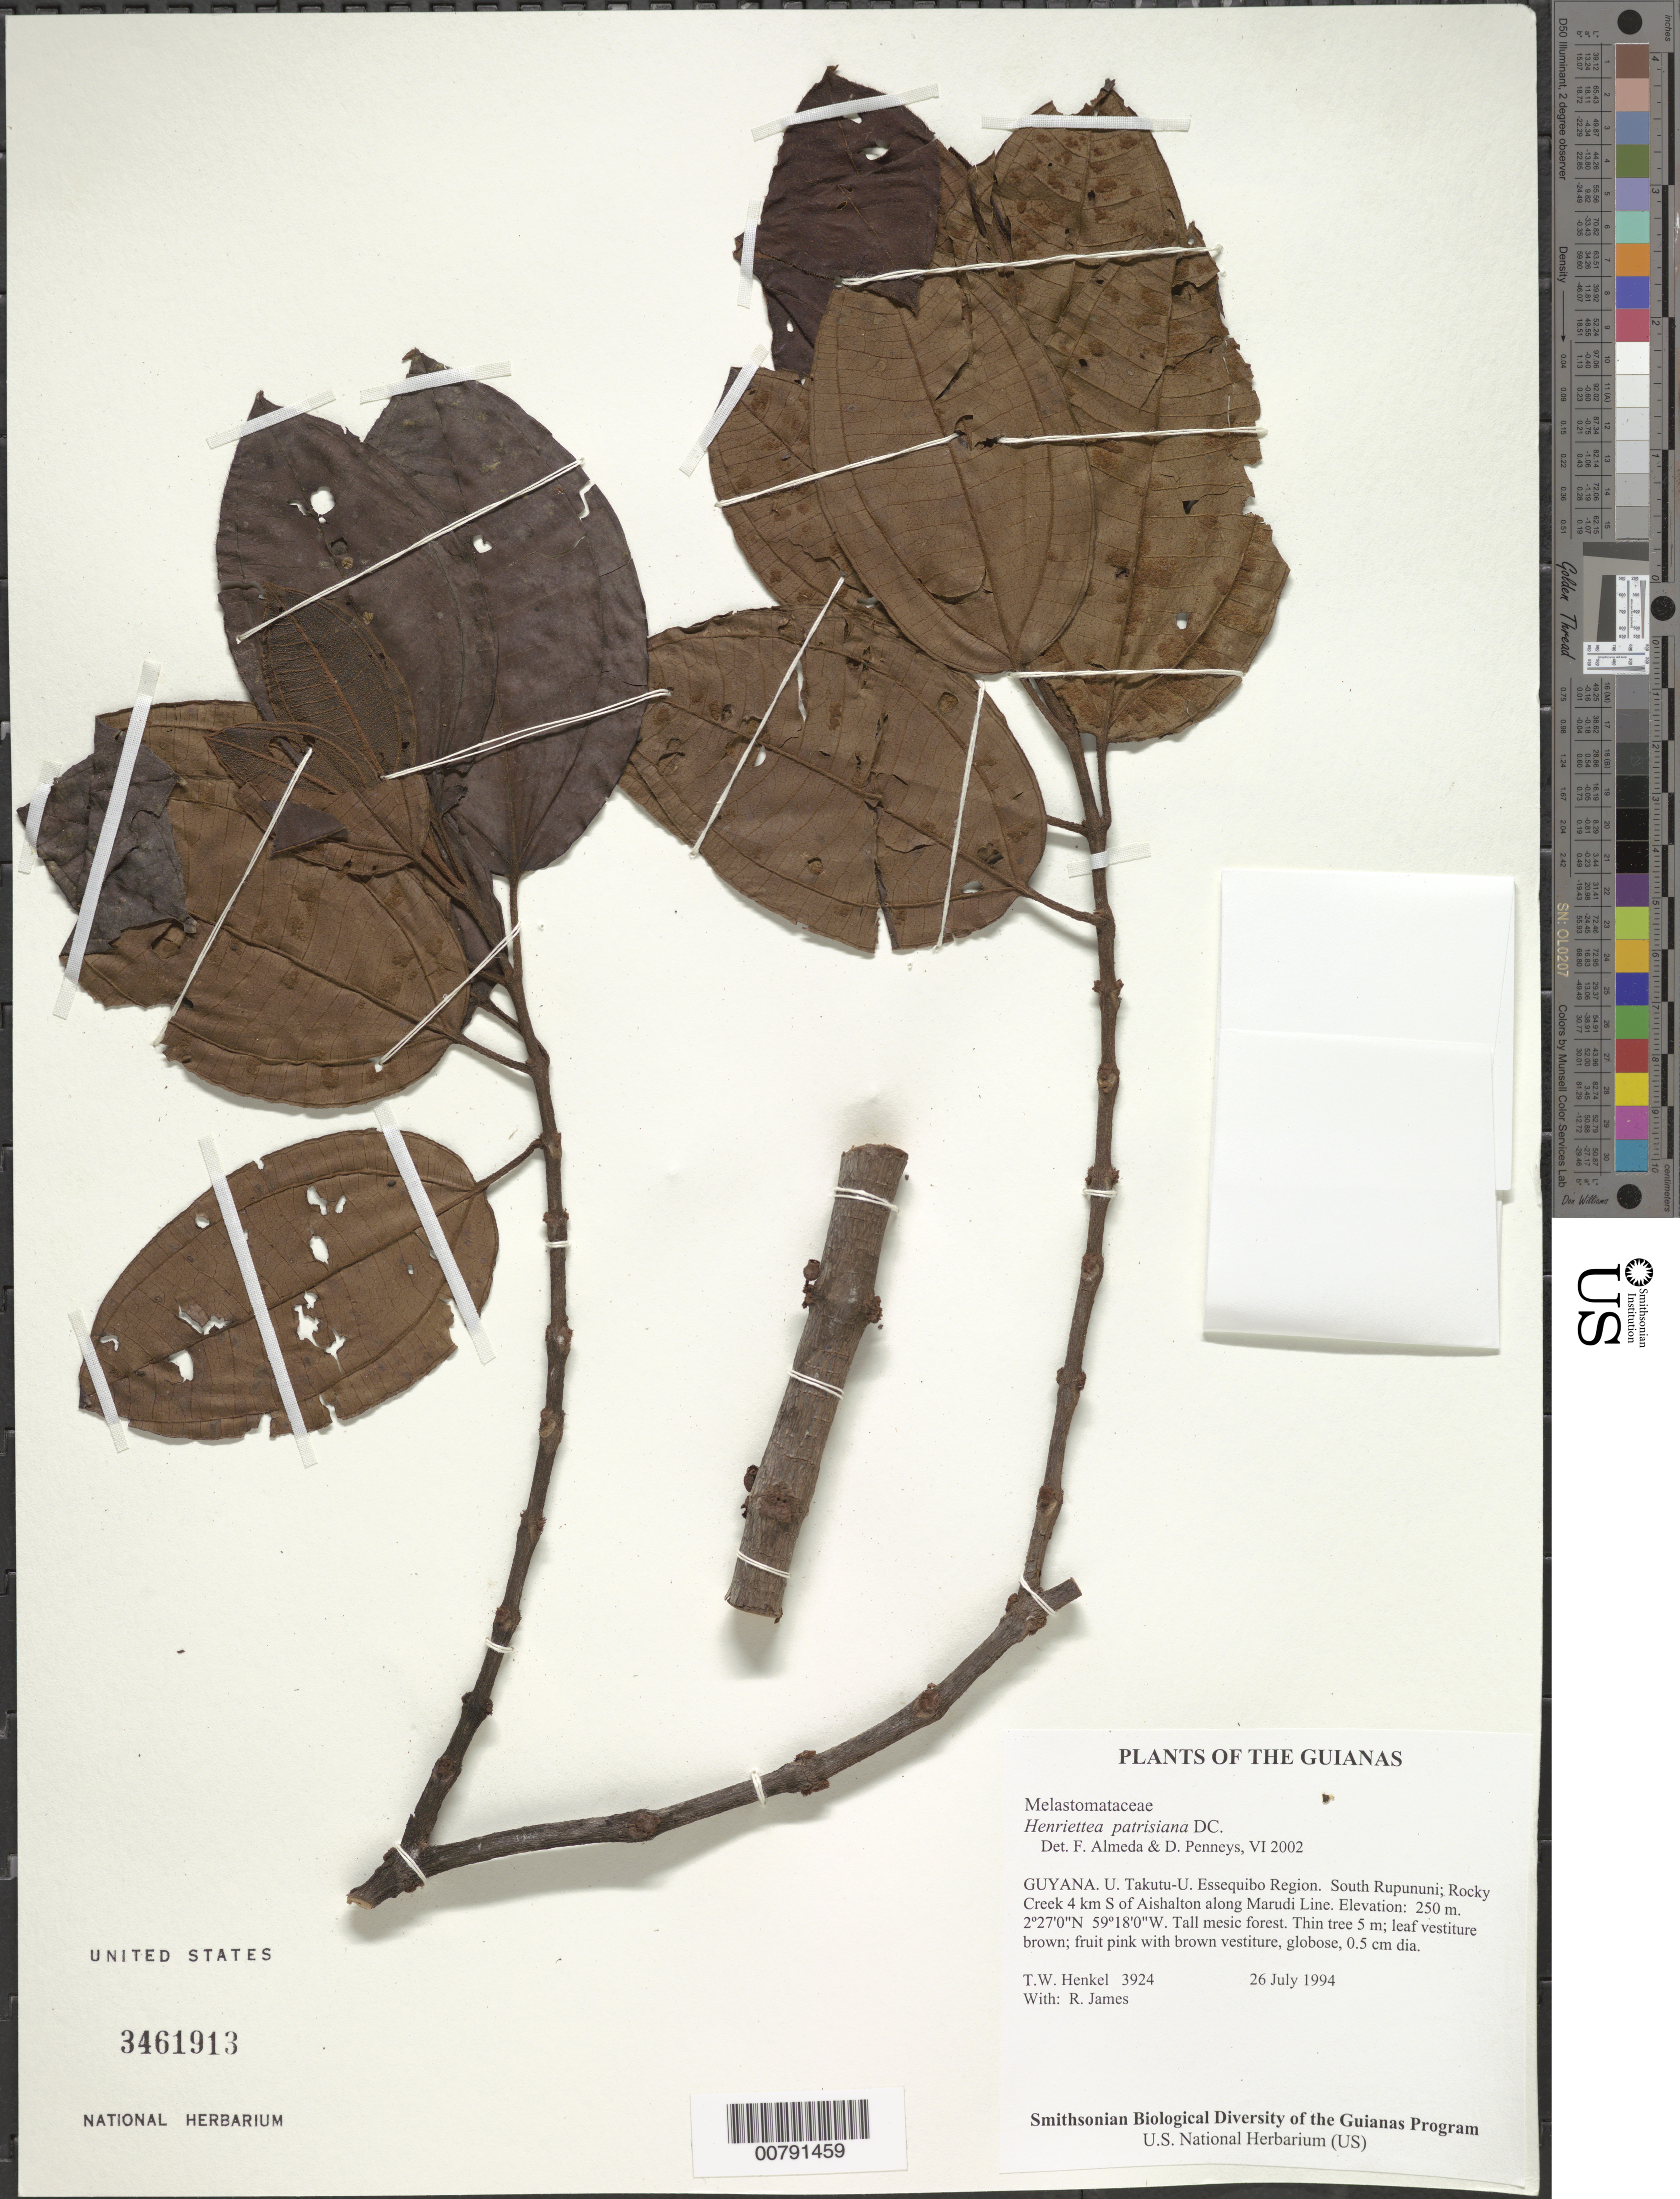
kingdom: Plantae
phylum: Tracheophyta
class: Magnoliopsida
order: Myrtales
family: Melastomataceae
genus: Henriettea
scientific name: Henriettea patrisiana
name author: DC.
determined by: Almeda, F.; Penneys, D. S.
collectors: T. Henkel & R. James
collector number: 3924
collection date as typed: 26 July 1994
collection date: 1994-07-26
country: Guyana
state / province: U. Takutu-U. Essequibo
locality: South Rupununi; Rocky Creek 4 km S of Aishalton along Marudi Line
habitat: Tall mesic forest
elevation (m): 250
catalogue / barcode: US 3461913